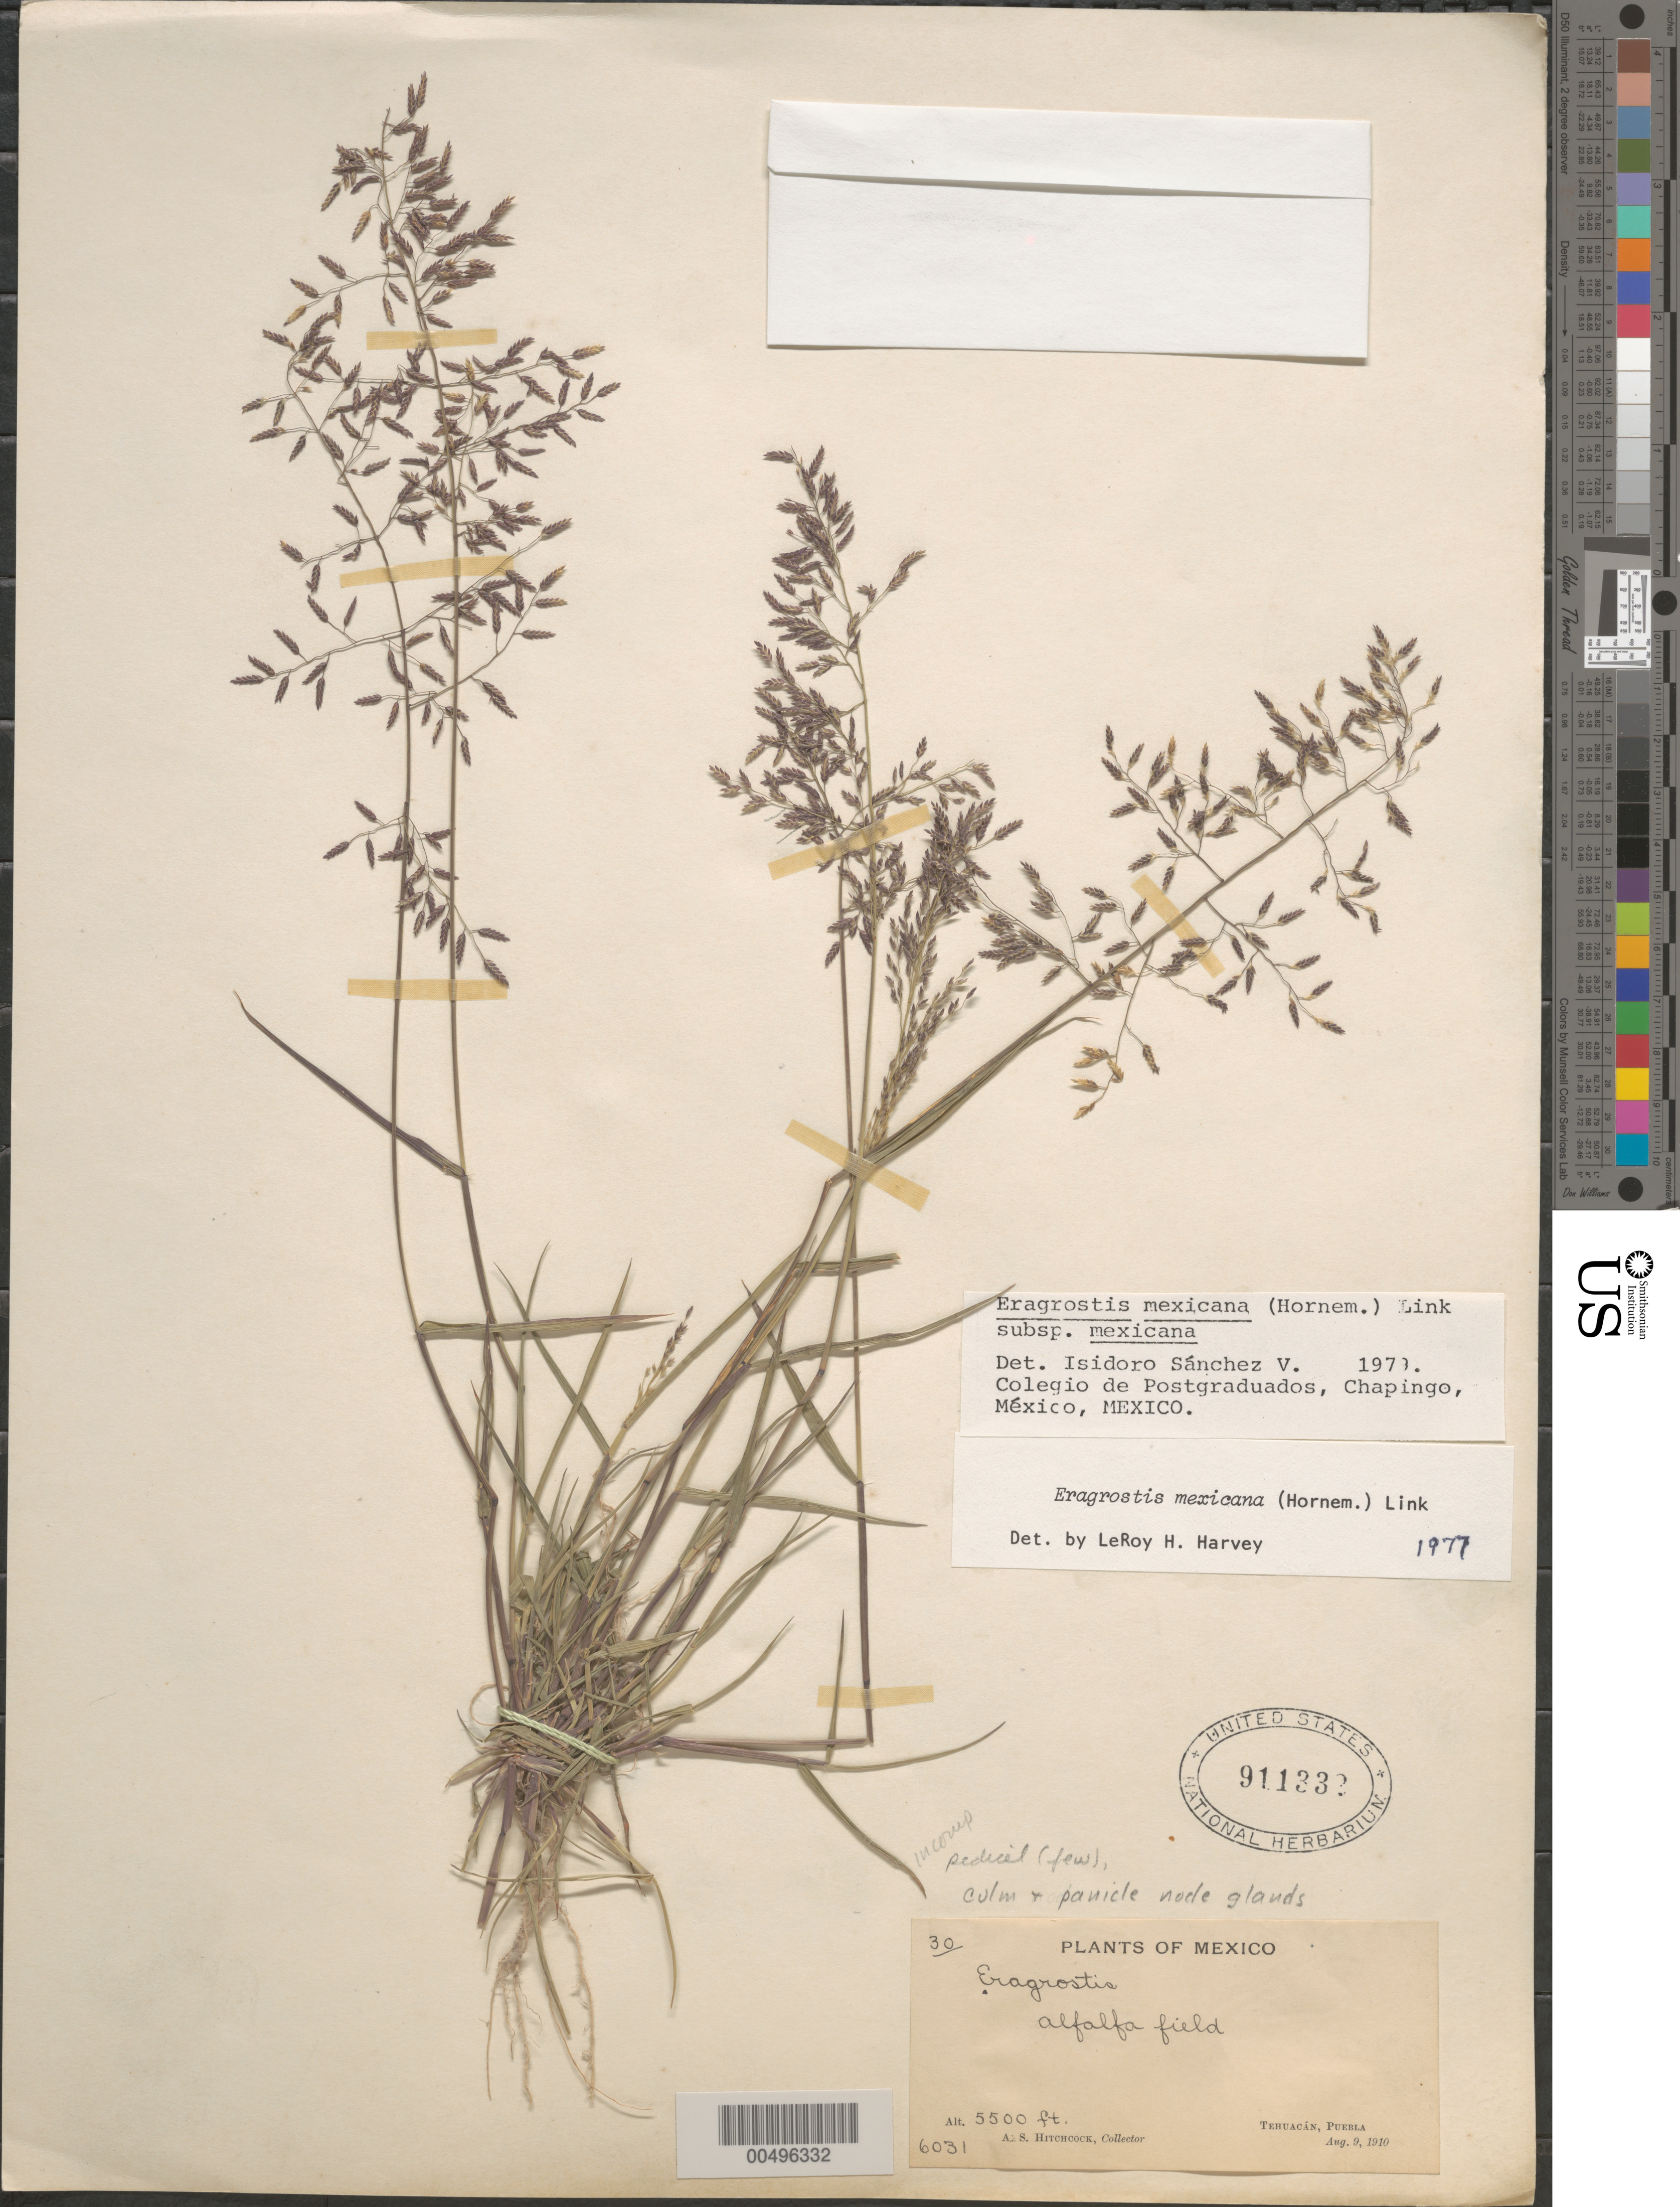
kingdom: Plantae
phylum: Tracheophyta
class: Liliopsida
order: Poales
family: Poaceae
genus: Eragrostis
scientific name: Eragrostis mexicana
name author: (Hornem.) Link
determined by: Sánchez Vega, I. M.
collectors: A. S. Hitchcock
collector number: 6031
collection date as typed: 9 Aug 1910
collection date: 1910-08-09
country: Mexico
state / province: Puebla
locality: Tehuacán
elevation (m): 1676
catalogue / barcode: US 911332